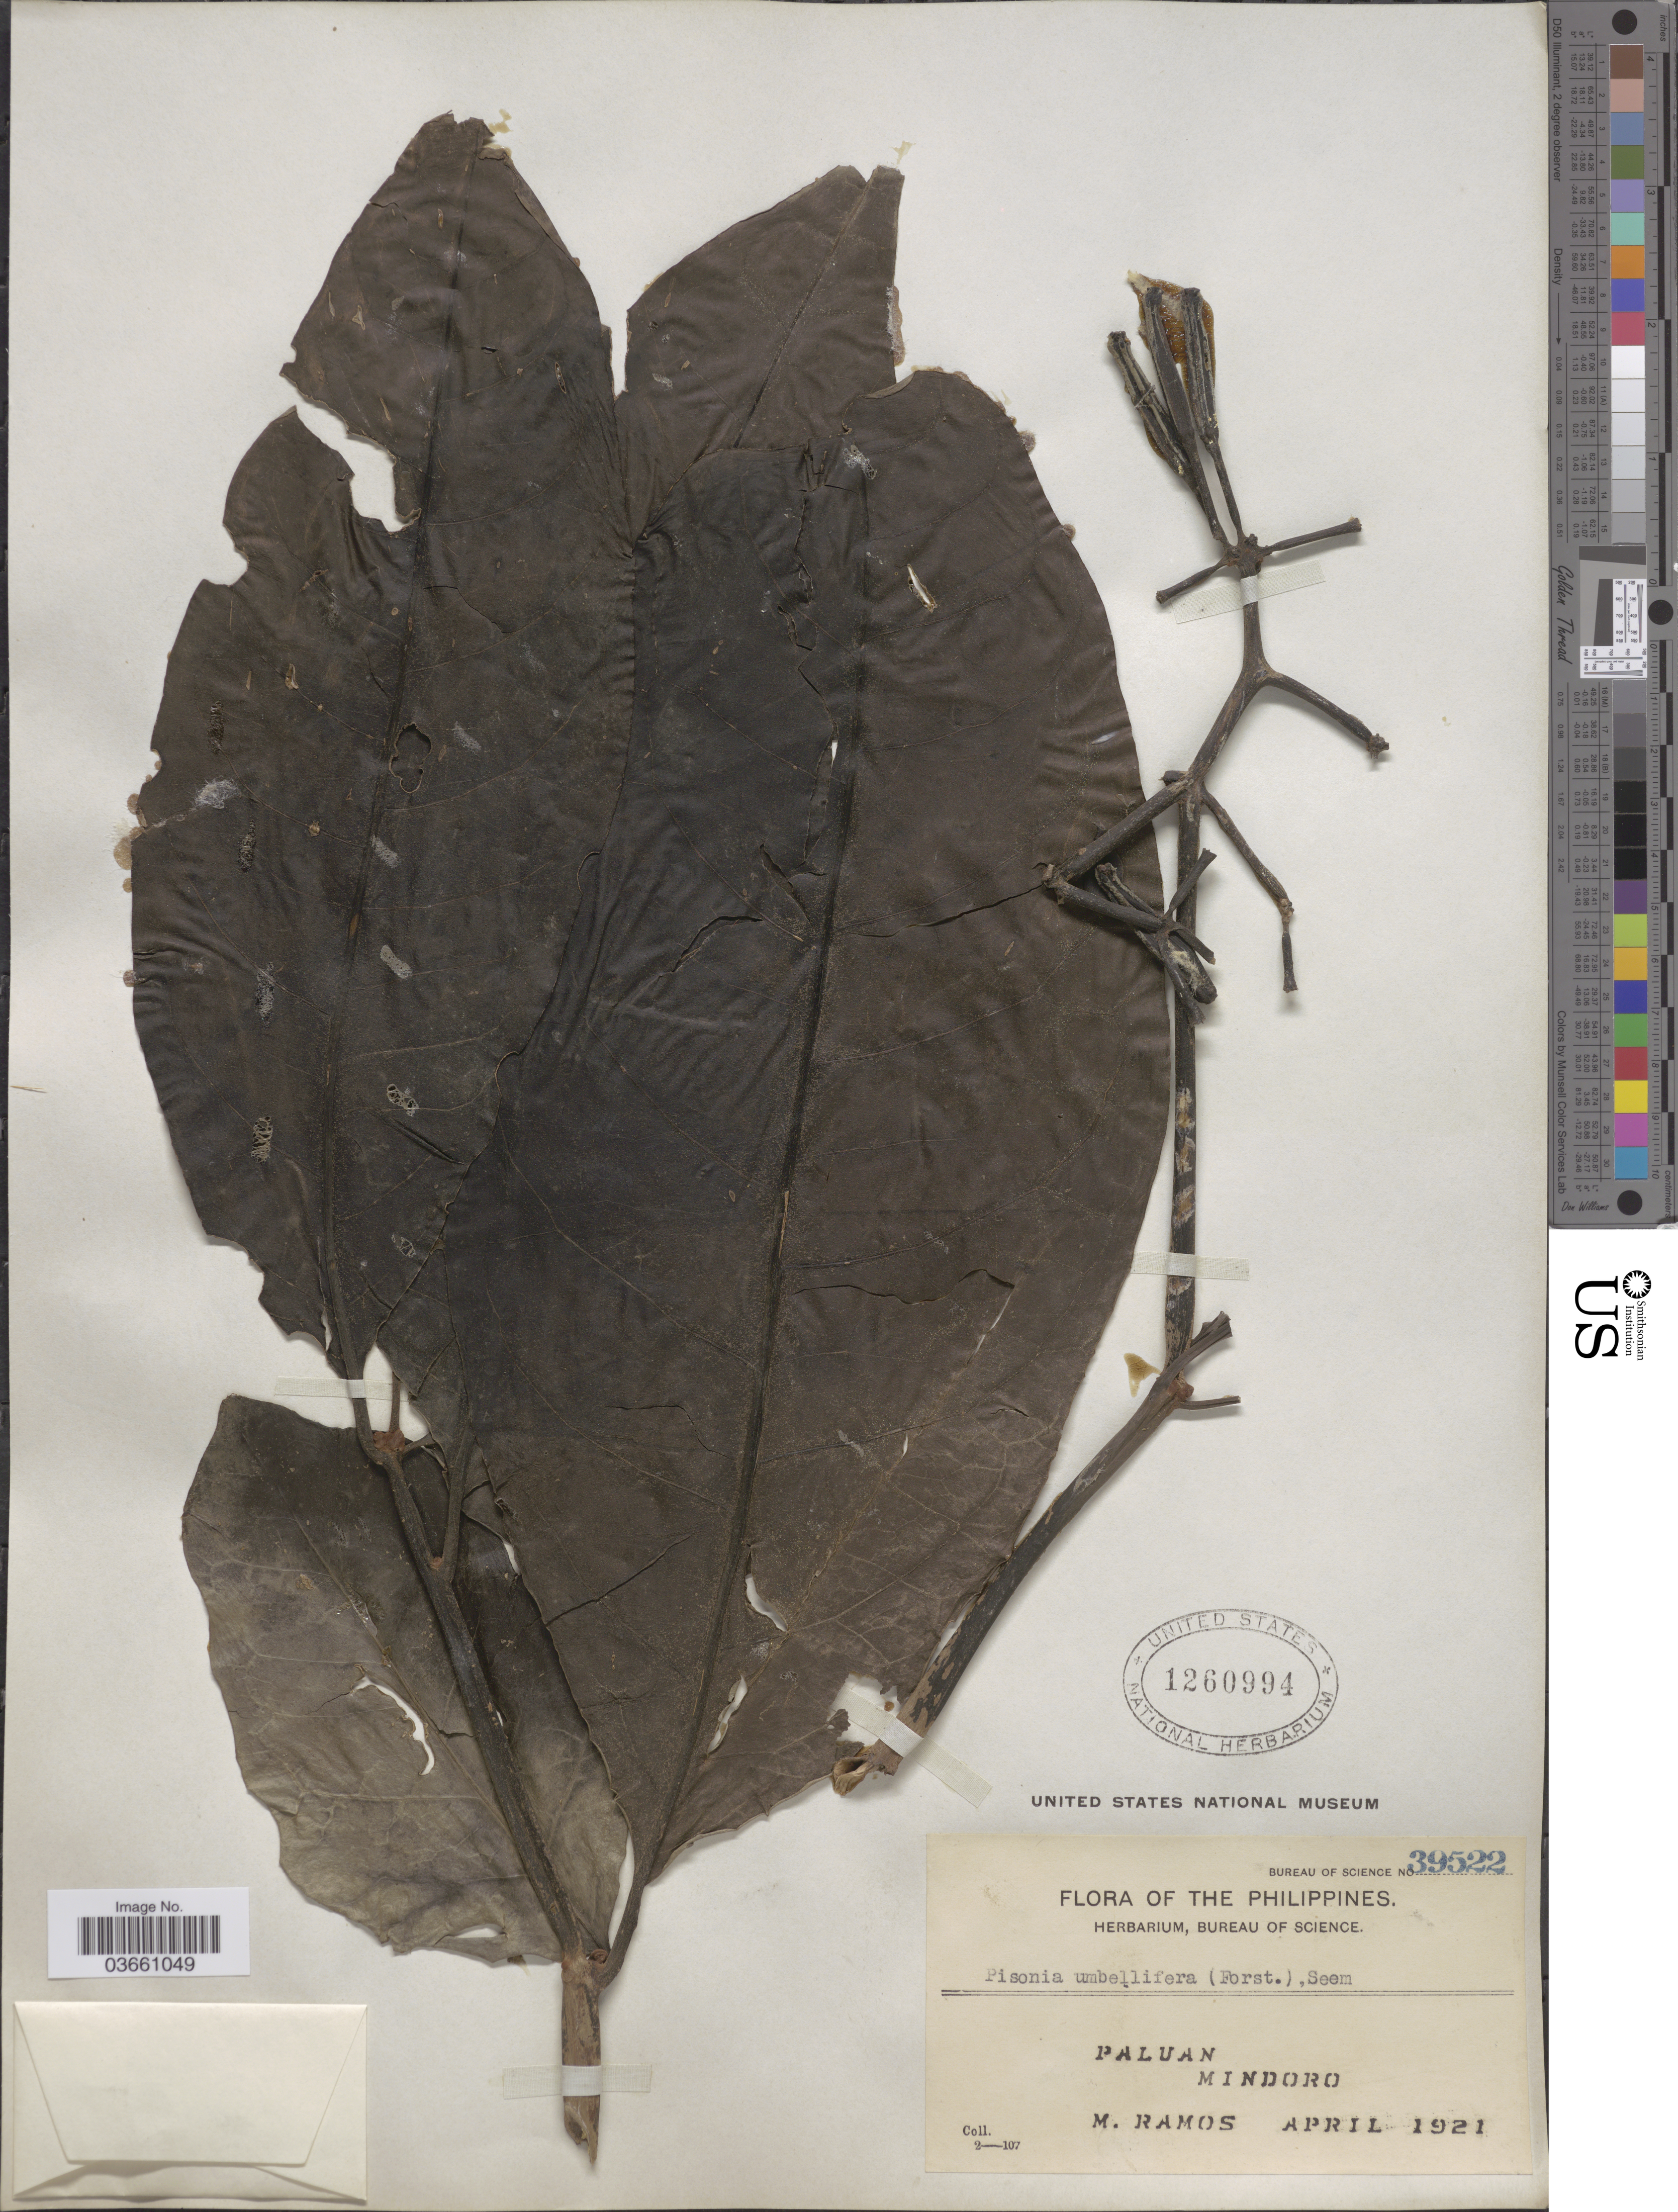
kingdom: Plantae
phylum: Tracheophyta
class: Magnoliopsida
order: Caryophyllales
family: Nyctaginaceae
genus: Pisonia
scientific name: Pisonia umbellifera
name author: (J.R. Forst. & G. Forst.) Seem.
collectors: M. Ramos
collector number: Bureau of Science 39522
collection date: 1921-04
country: Philippines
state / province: Mimaropa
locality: Paluan. Mindoro.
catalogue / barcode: US 1260994